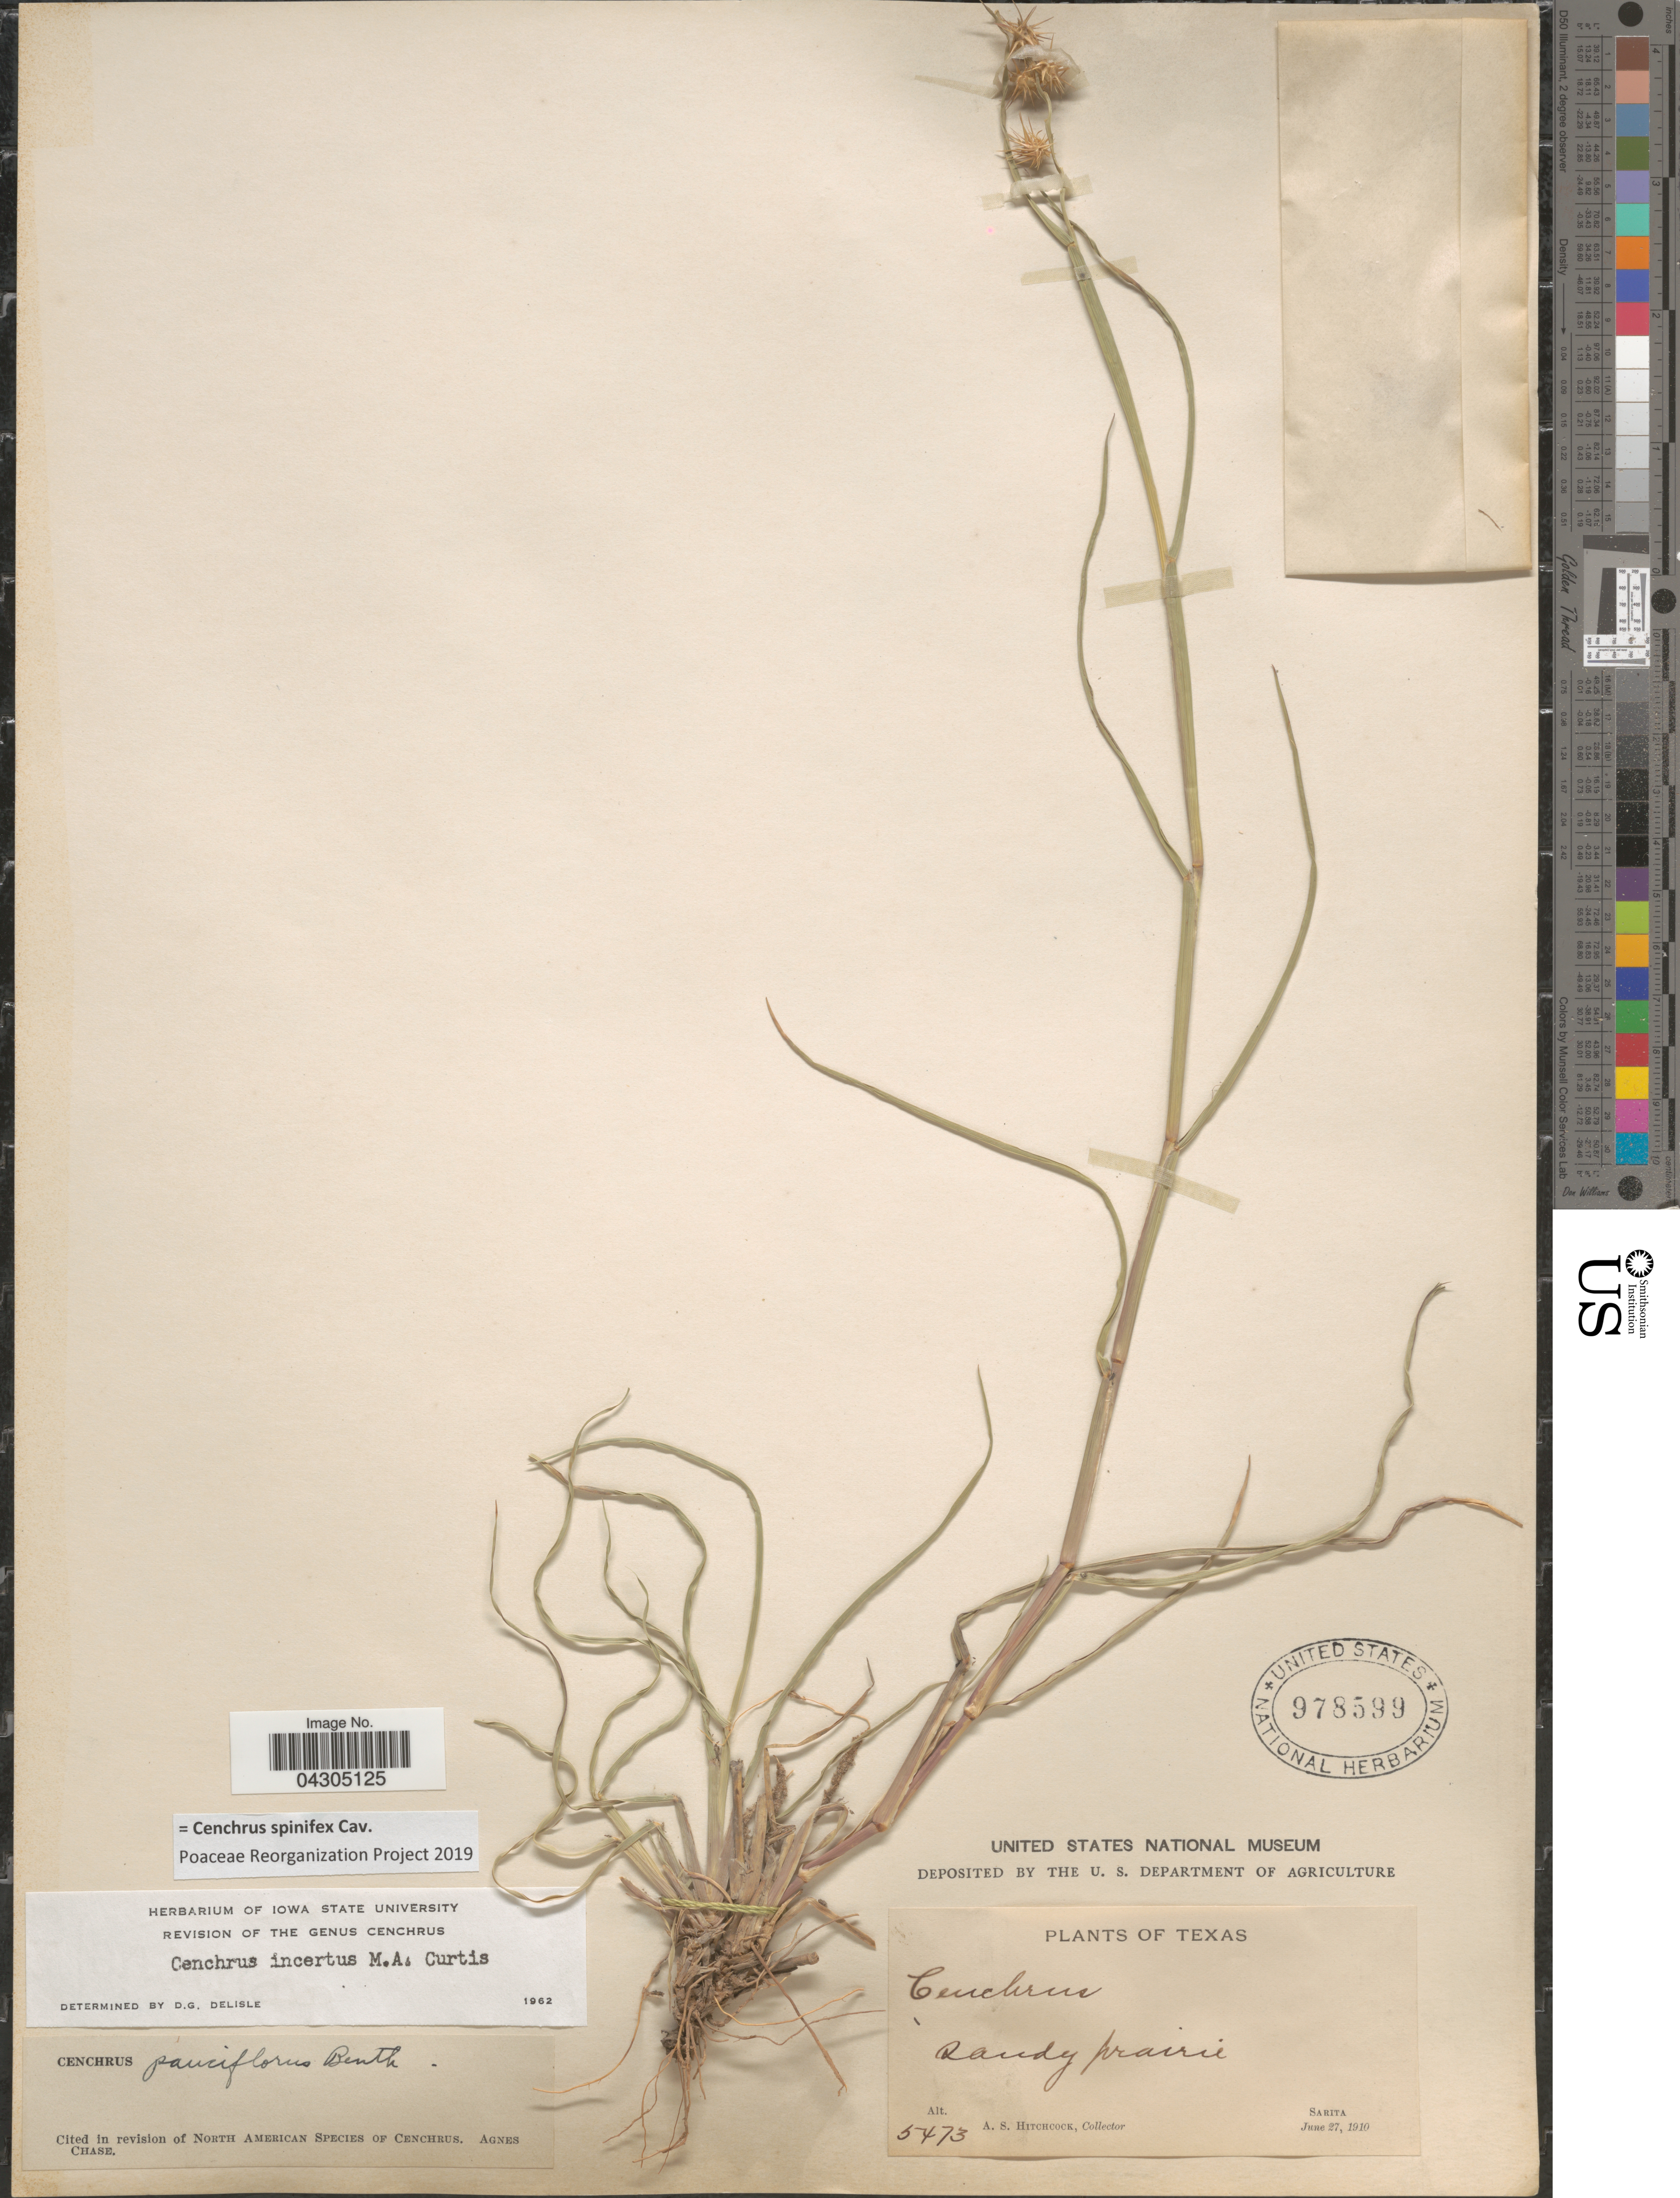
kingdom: Plantae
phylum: Tracheophyta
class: Liliopsida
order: Poales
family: Poaceae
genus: Cenchrus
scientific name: Cenchrus spinifex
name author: Cav.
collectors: A. S. Hitchcock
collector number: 5473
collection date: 1910-06-27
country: United States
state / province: Texas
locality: Sarita.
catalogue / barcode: US 978599